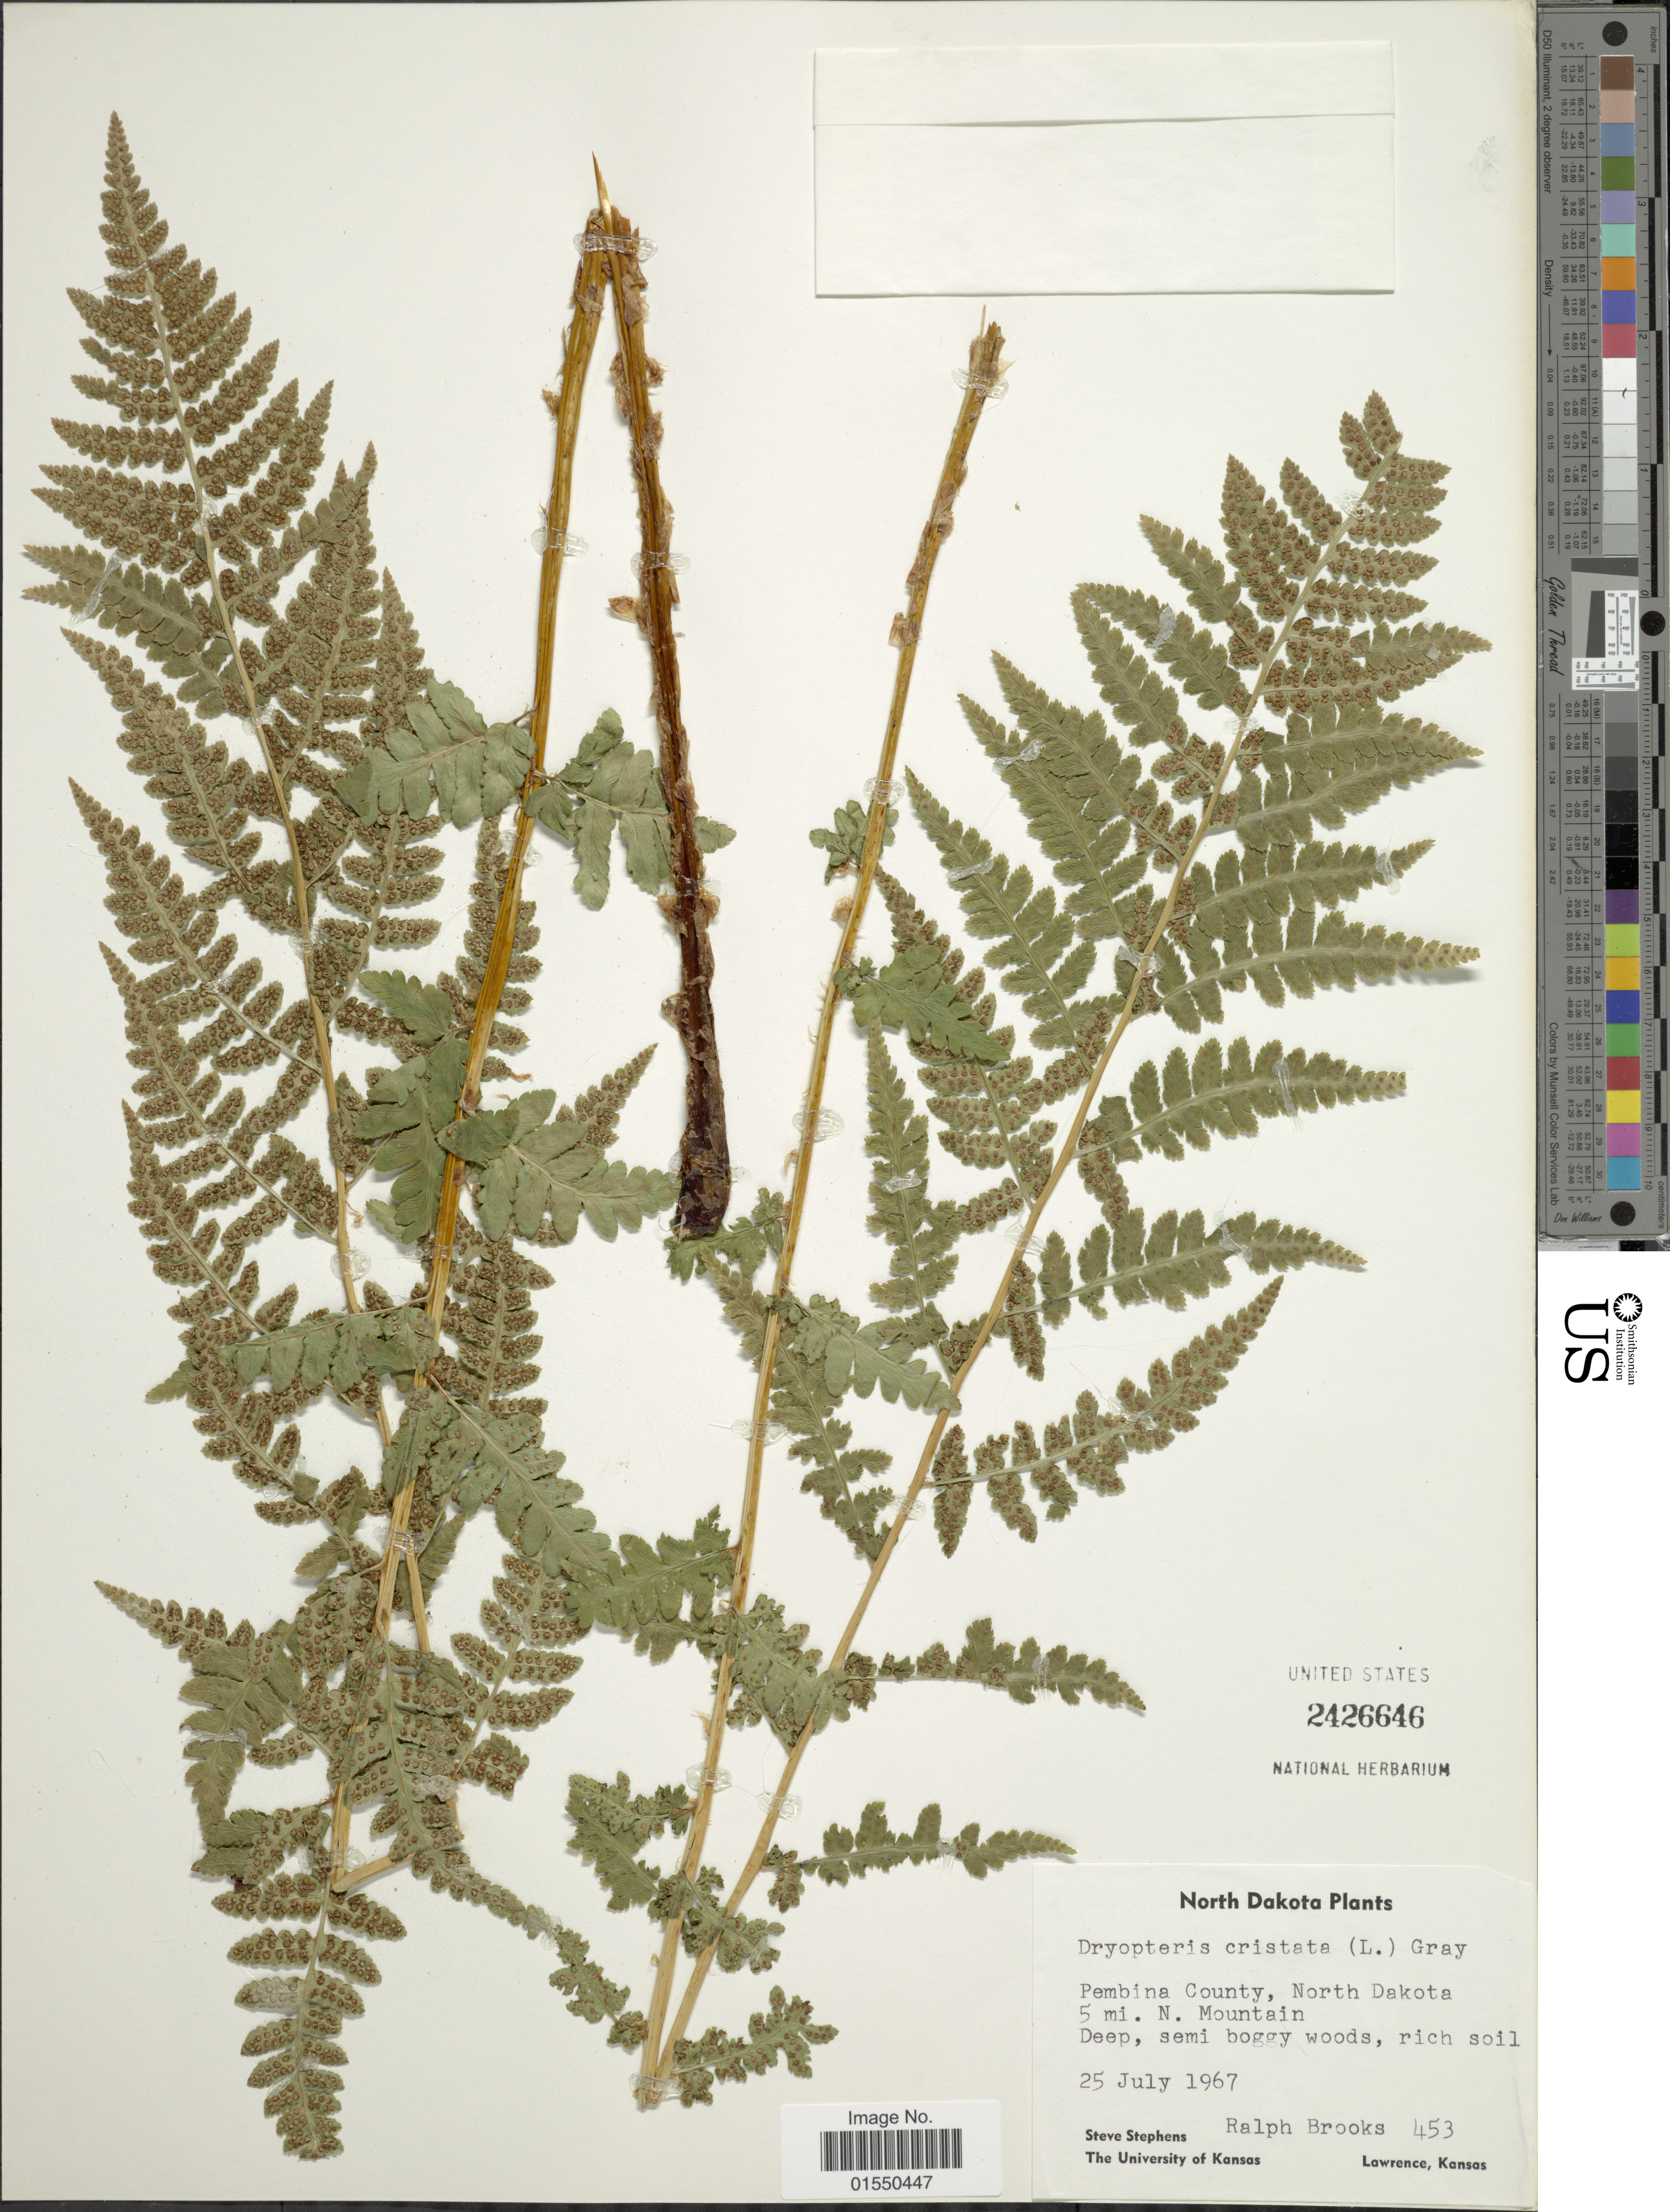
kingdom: Plantae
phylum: Tracheophyta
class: Polypodiopsida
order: Polypodiales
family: Dryopteridaceae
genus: Dryopteris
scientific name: Dryopteris cristata var. spinulosa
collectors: R. E. Brooks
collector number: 453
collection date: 1967-07-25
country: United States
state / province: North Dakota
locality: Pembina County, North Dakota 5 mi. N. Mountain Deep, semi boggy woods, rich soil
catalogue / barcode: US 2426646